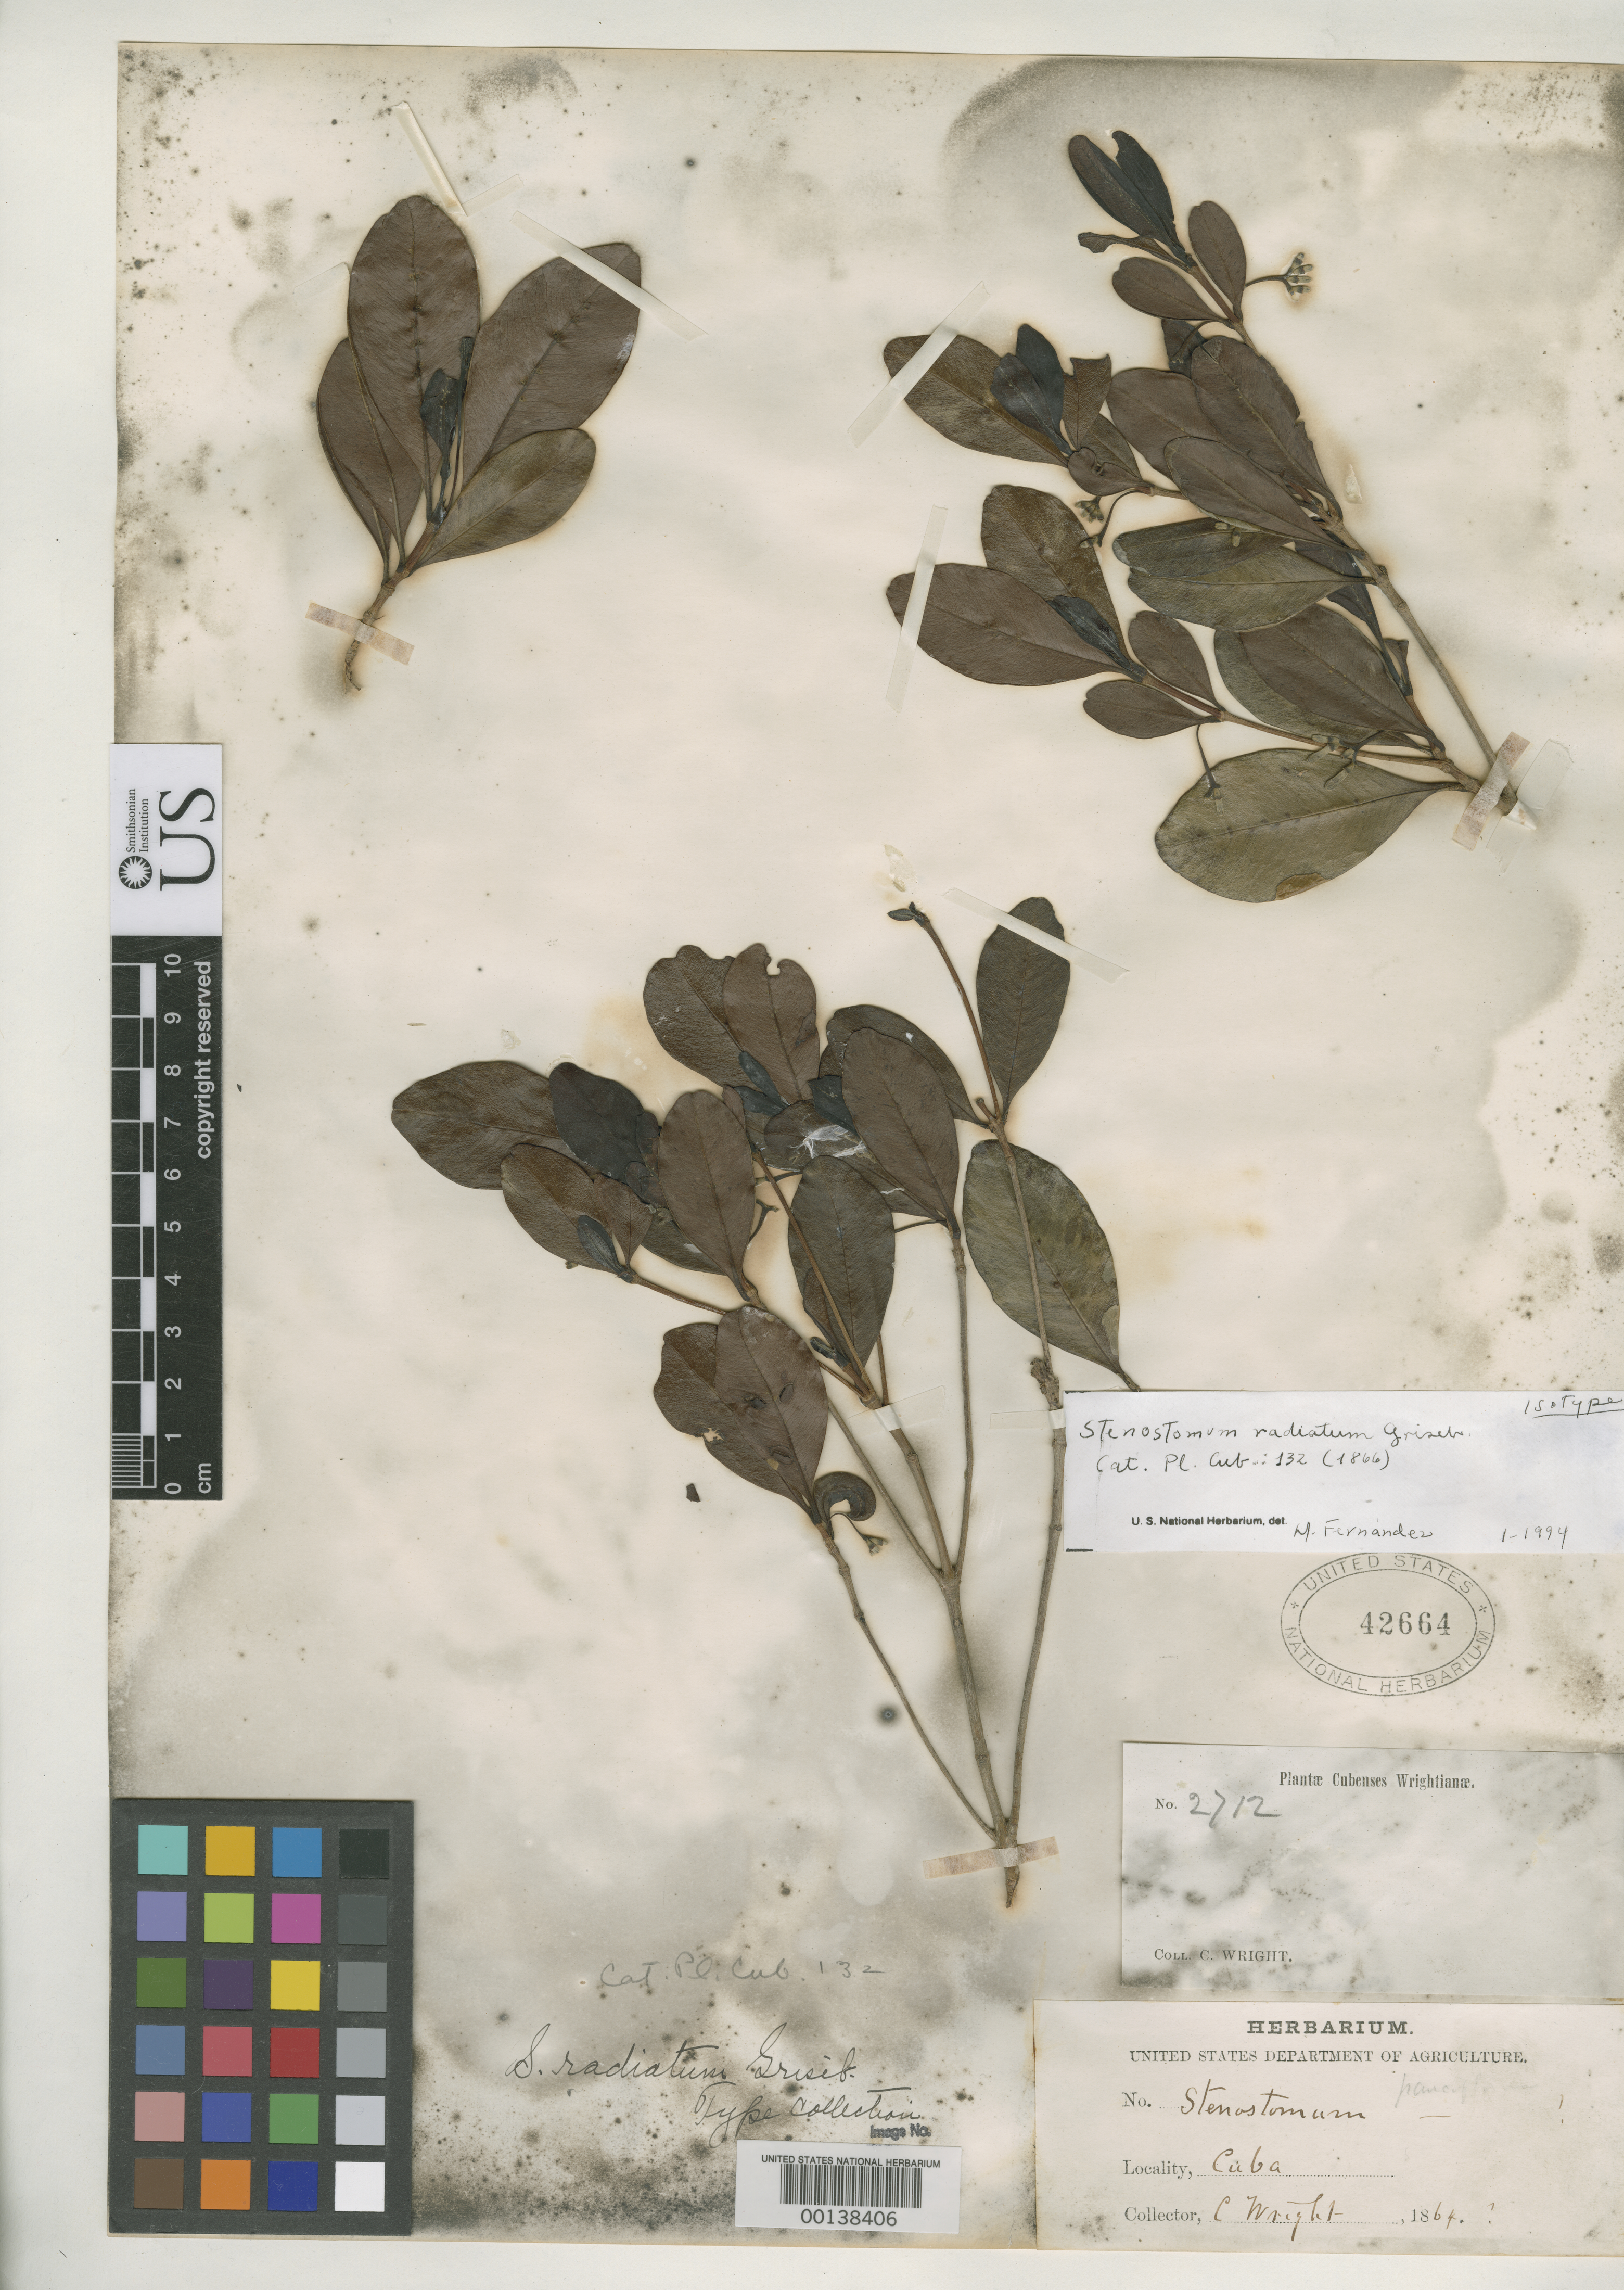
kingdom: Plantae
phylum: Tracheophyta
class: Magnoliopsida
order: Gentianales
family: Rubiaceae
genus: Stenostomum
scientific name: Stenostomum radiatum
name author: Griseb.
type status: Isotype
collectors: C. Wright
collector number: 2712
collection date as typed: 1864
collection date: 1864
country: Cuba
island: Greater Antilles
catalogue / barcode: US 42664